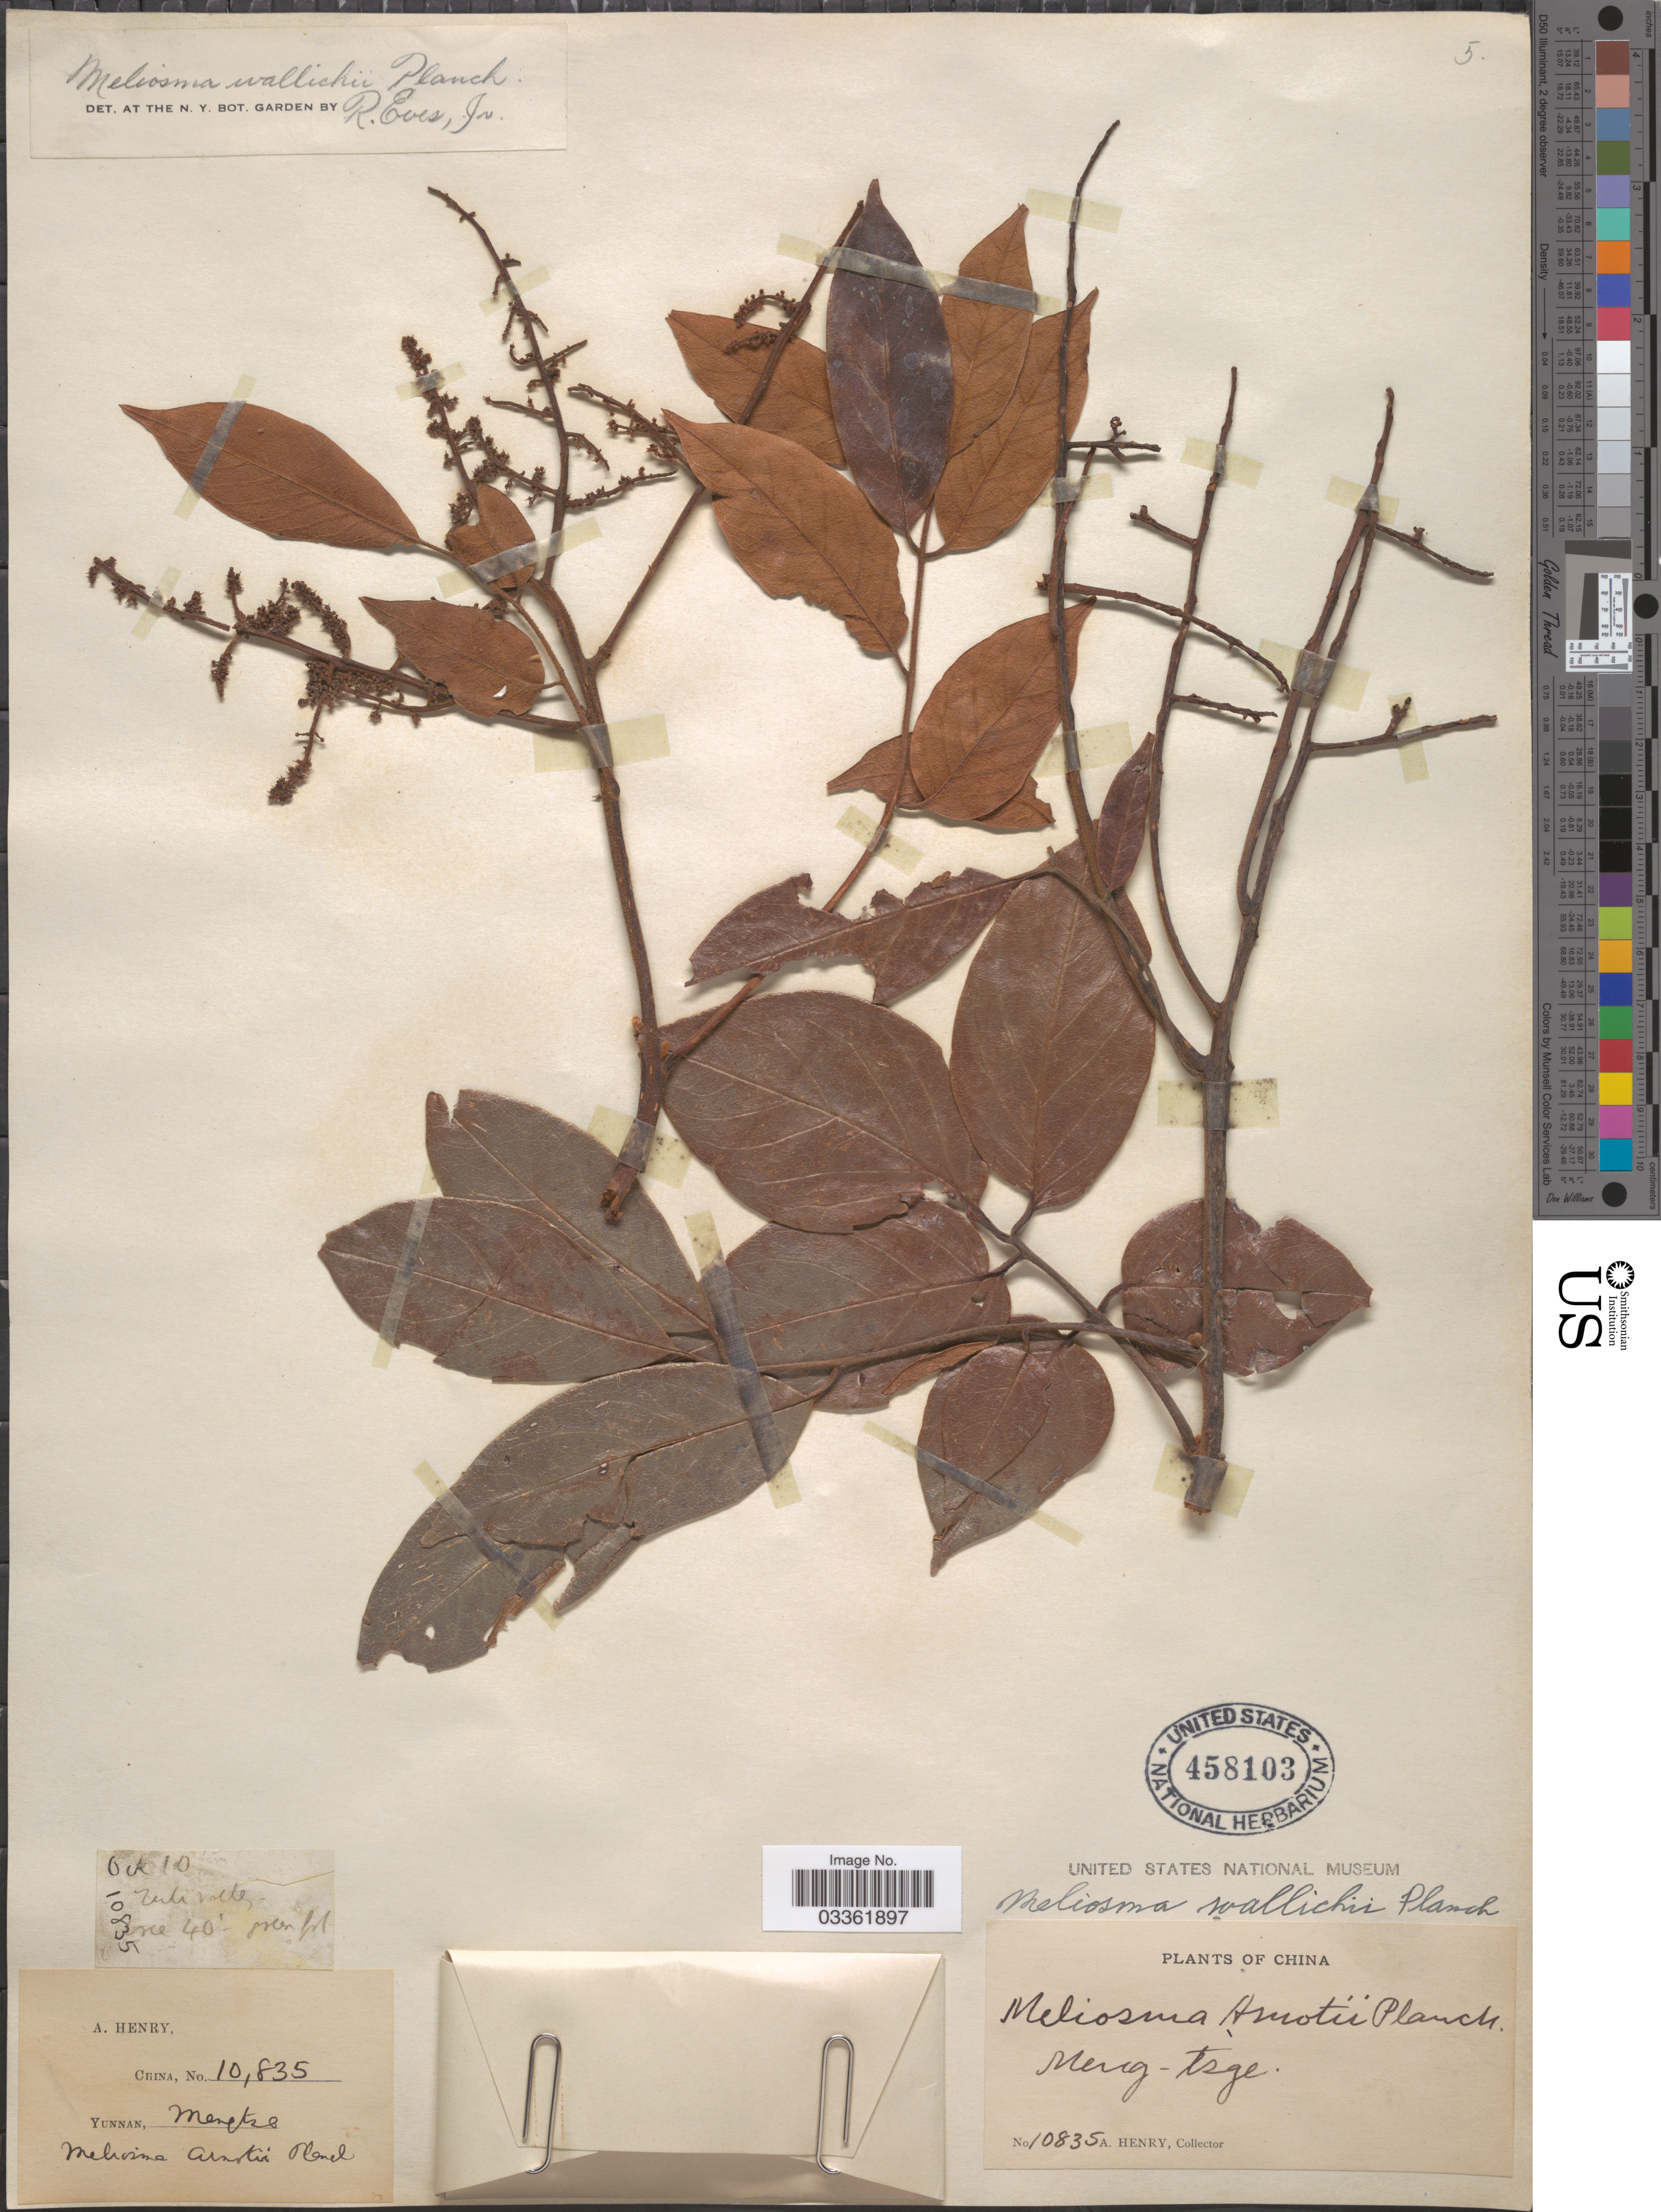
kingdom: Plantae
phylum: Tracheophyta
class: Magnoliopsida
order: Proteales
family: Sabiaceae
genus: Meliosma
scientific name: Meliosma wallichii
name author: Planch. ex Hook. f.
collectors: A. Henry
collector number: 10835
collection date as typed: Transcribed d/m/y: /10/10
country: China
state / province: Yunnan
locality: Meng-tsze.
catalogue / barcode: US 458103